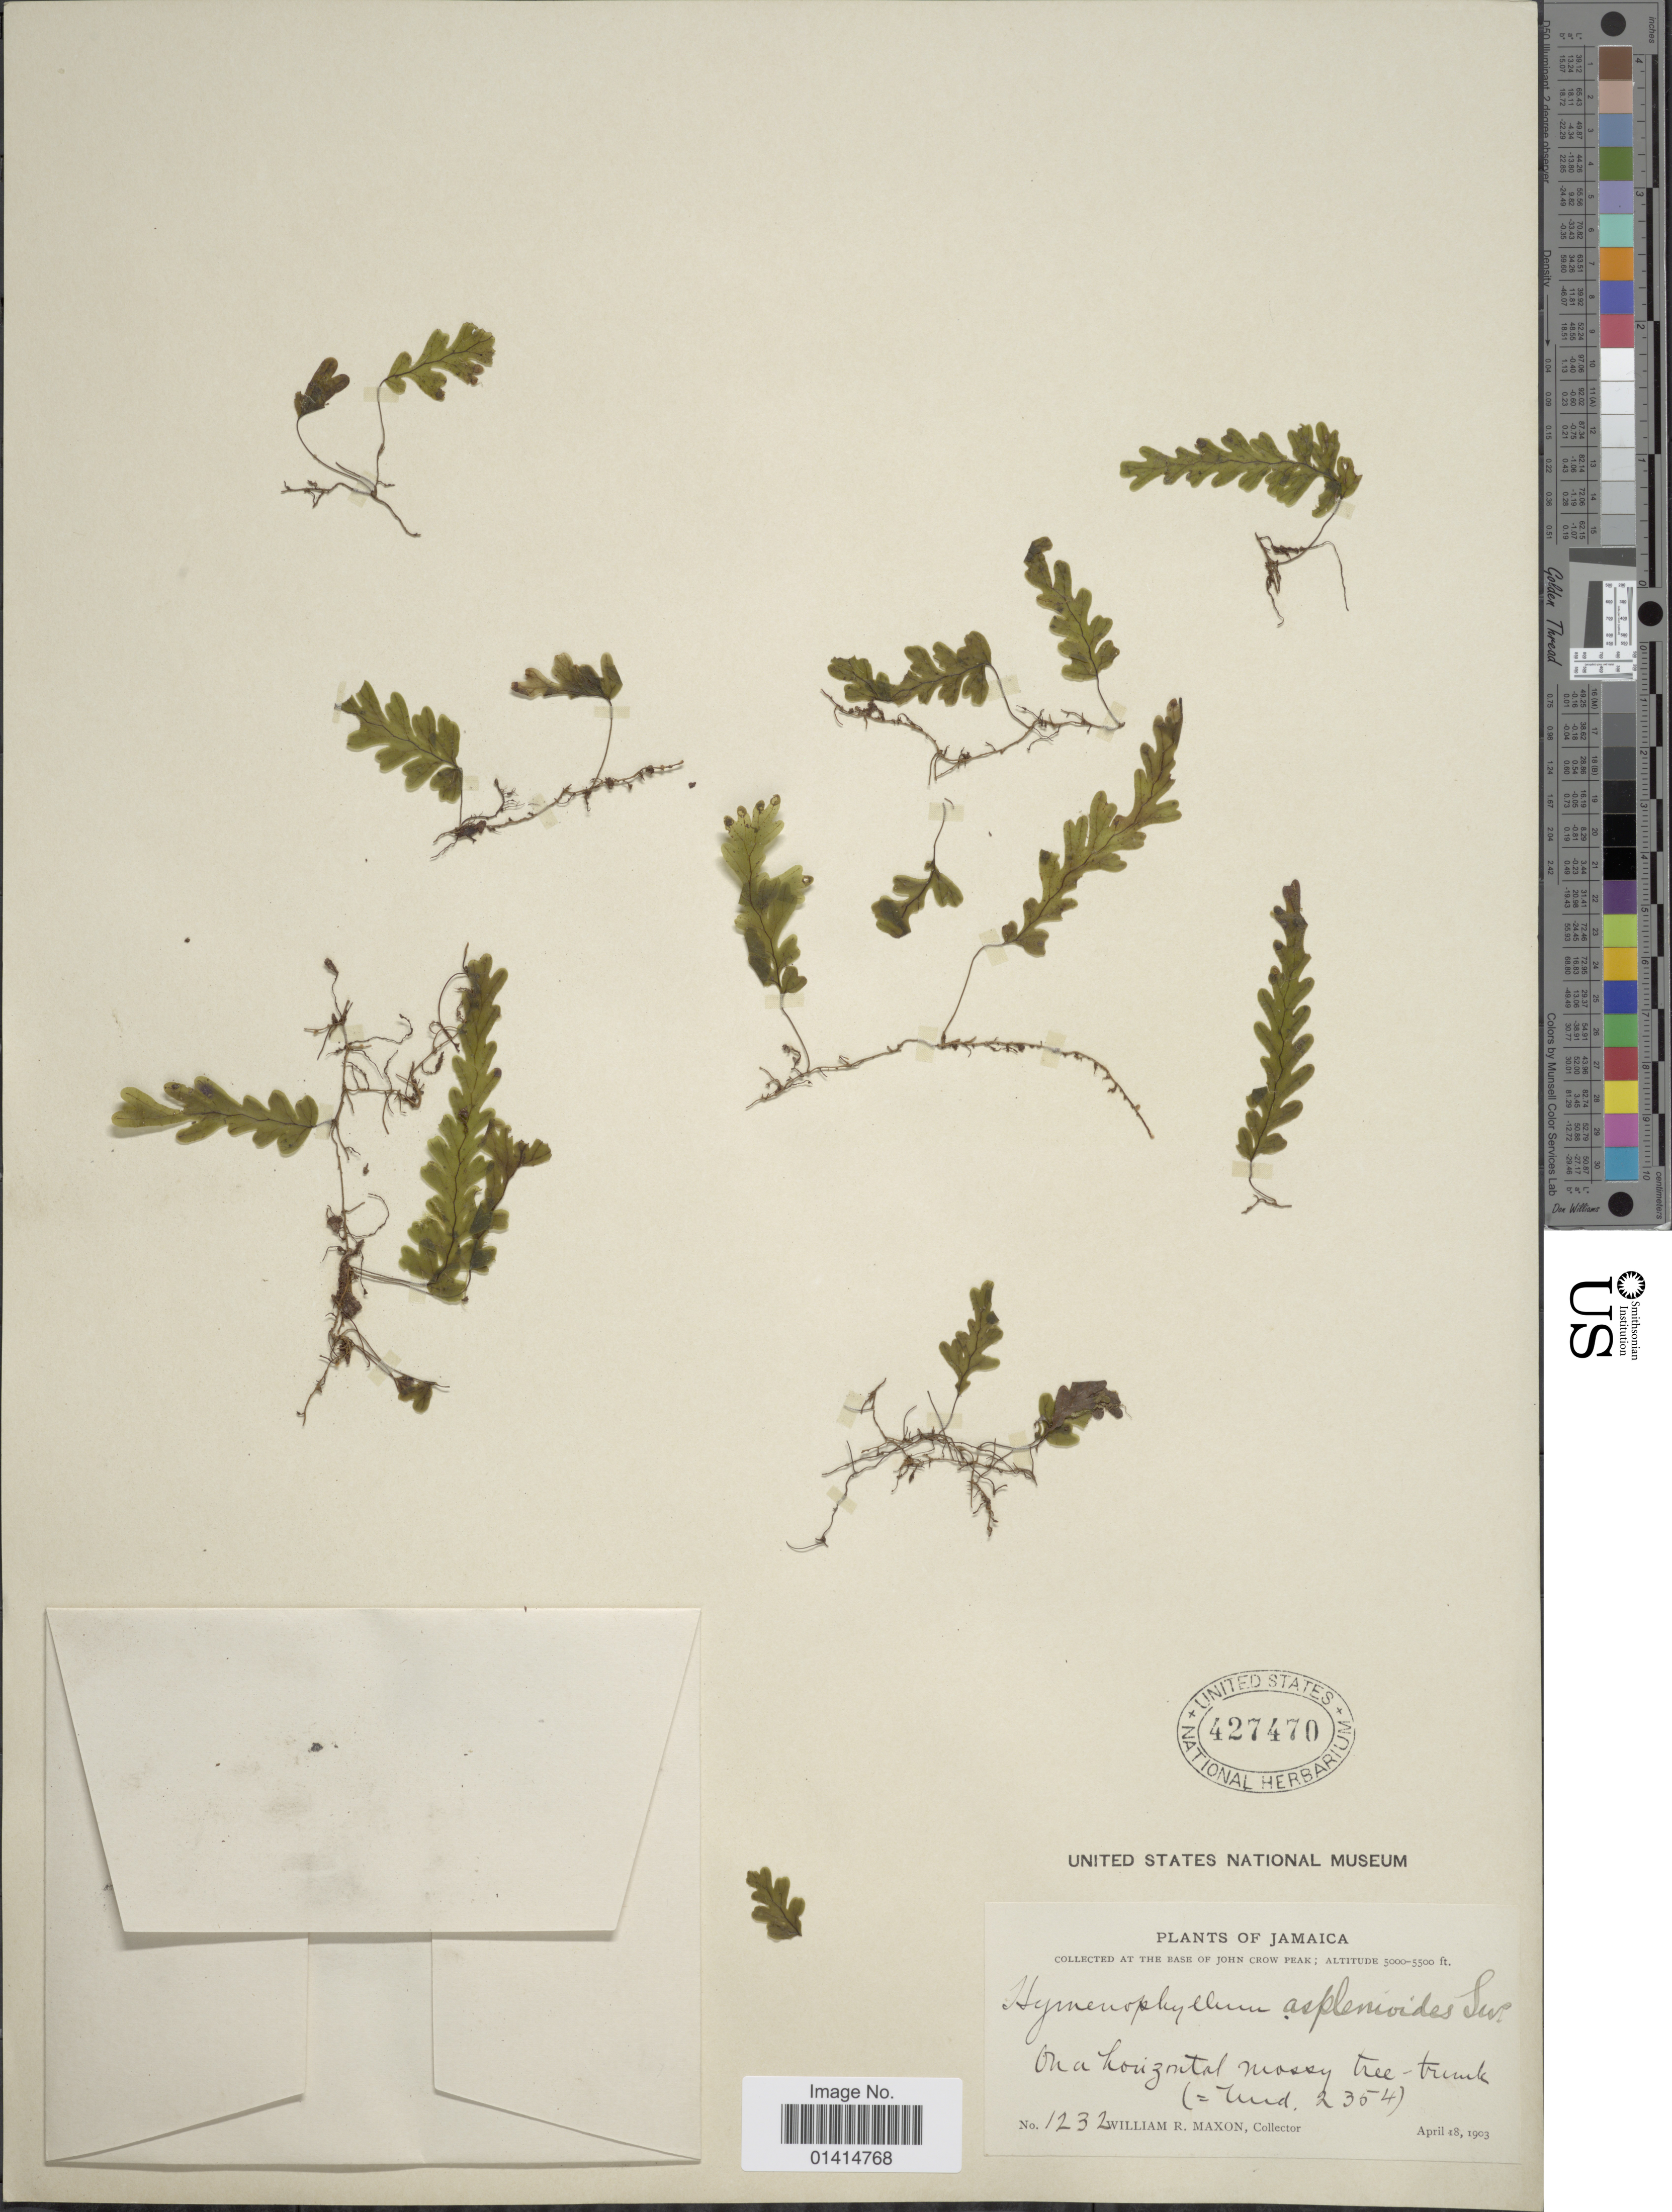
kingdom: Plantae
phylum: Tracheophyta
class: Polypodiopsida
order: Hymenophyllales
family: Hymenophyllaceae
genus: Hymenophyllum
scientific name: Hymenophyllum asplenioides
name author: (Sw.) Sw.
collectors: W. R. Maxon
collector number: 1232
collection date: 1903-04-18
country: Jamaica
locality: At the base of John Crow Peak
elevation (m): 1524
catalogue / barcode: US 427470